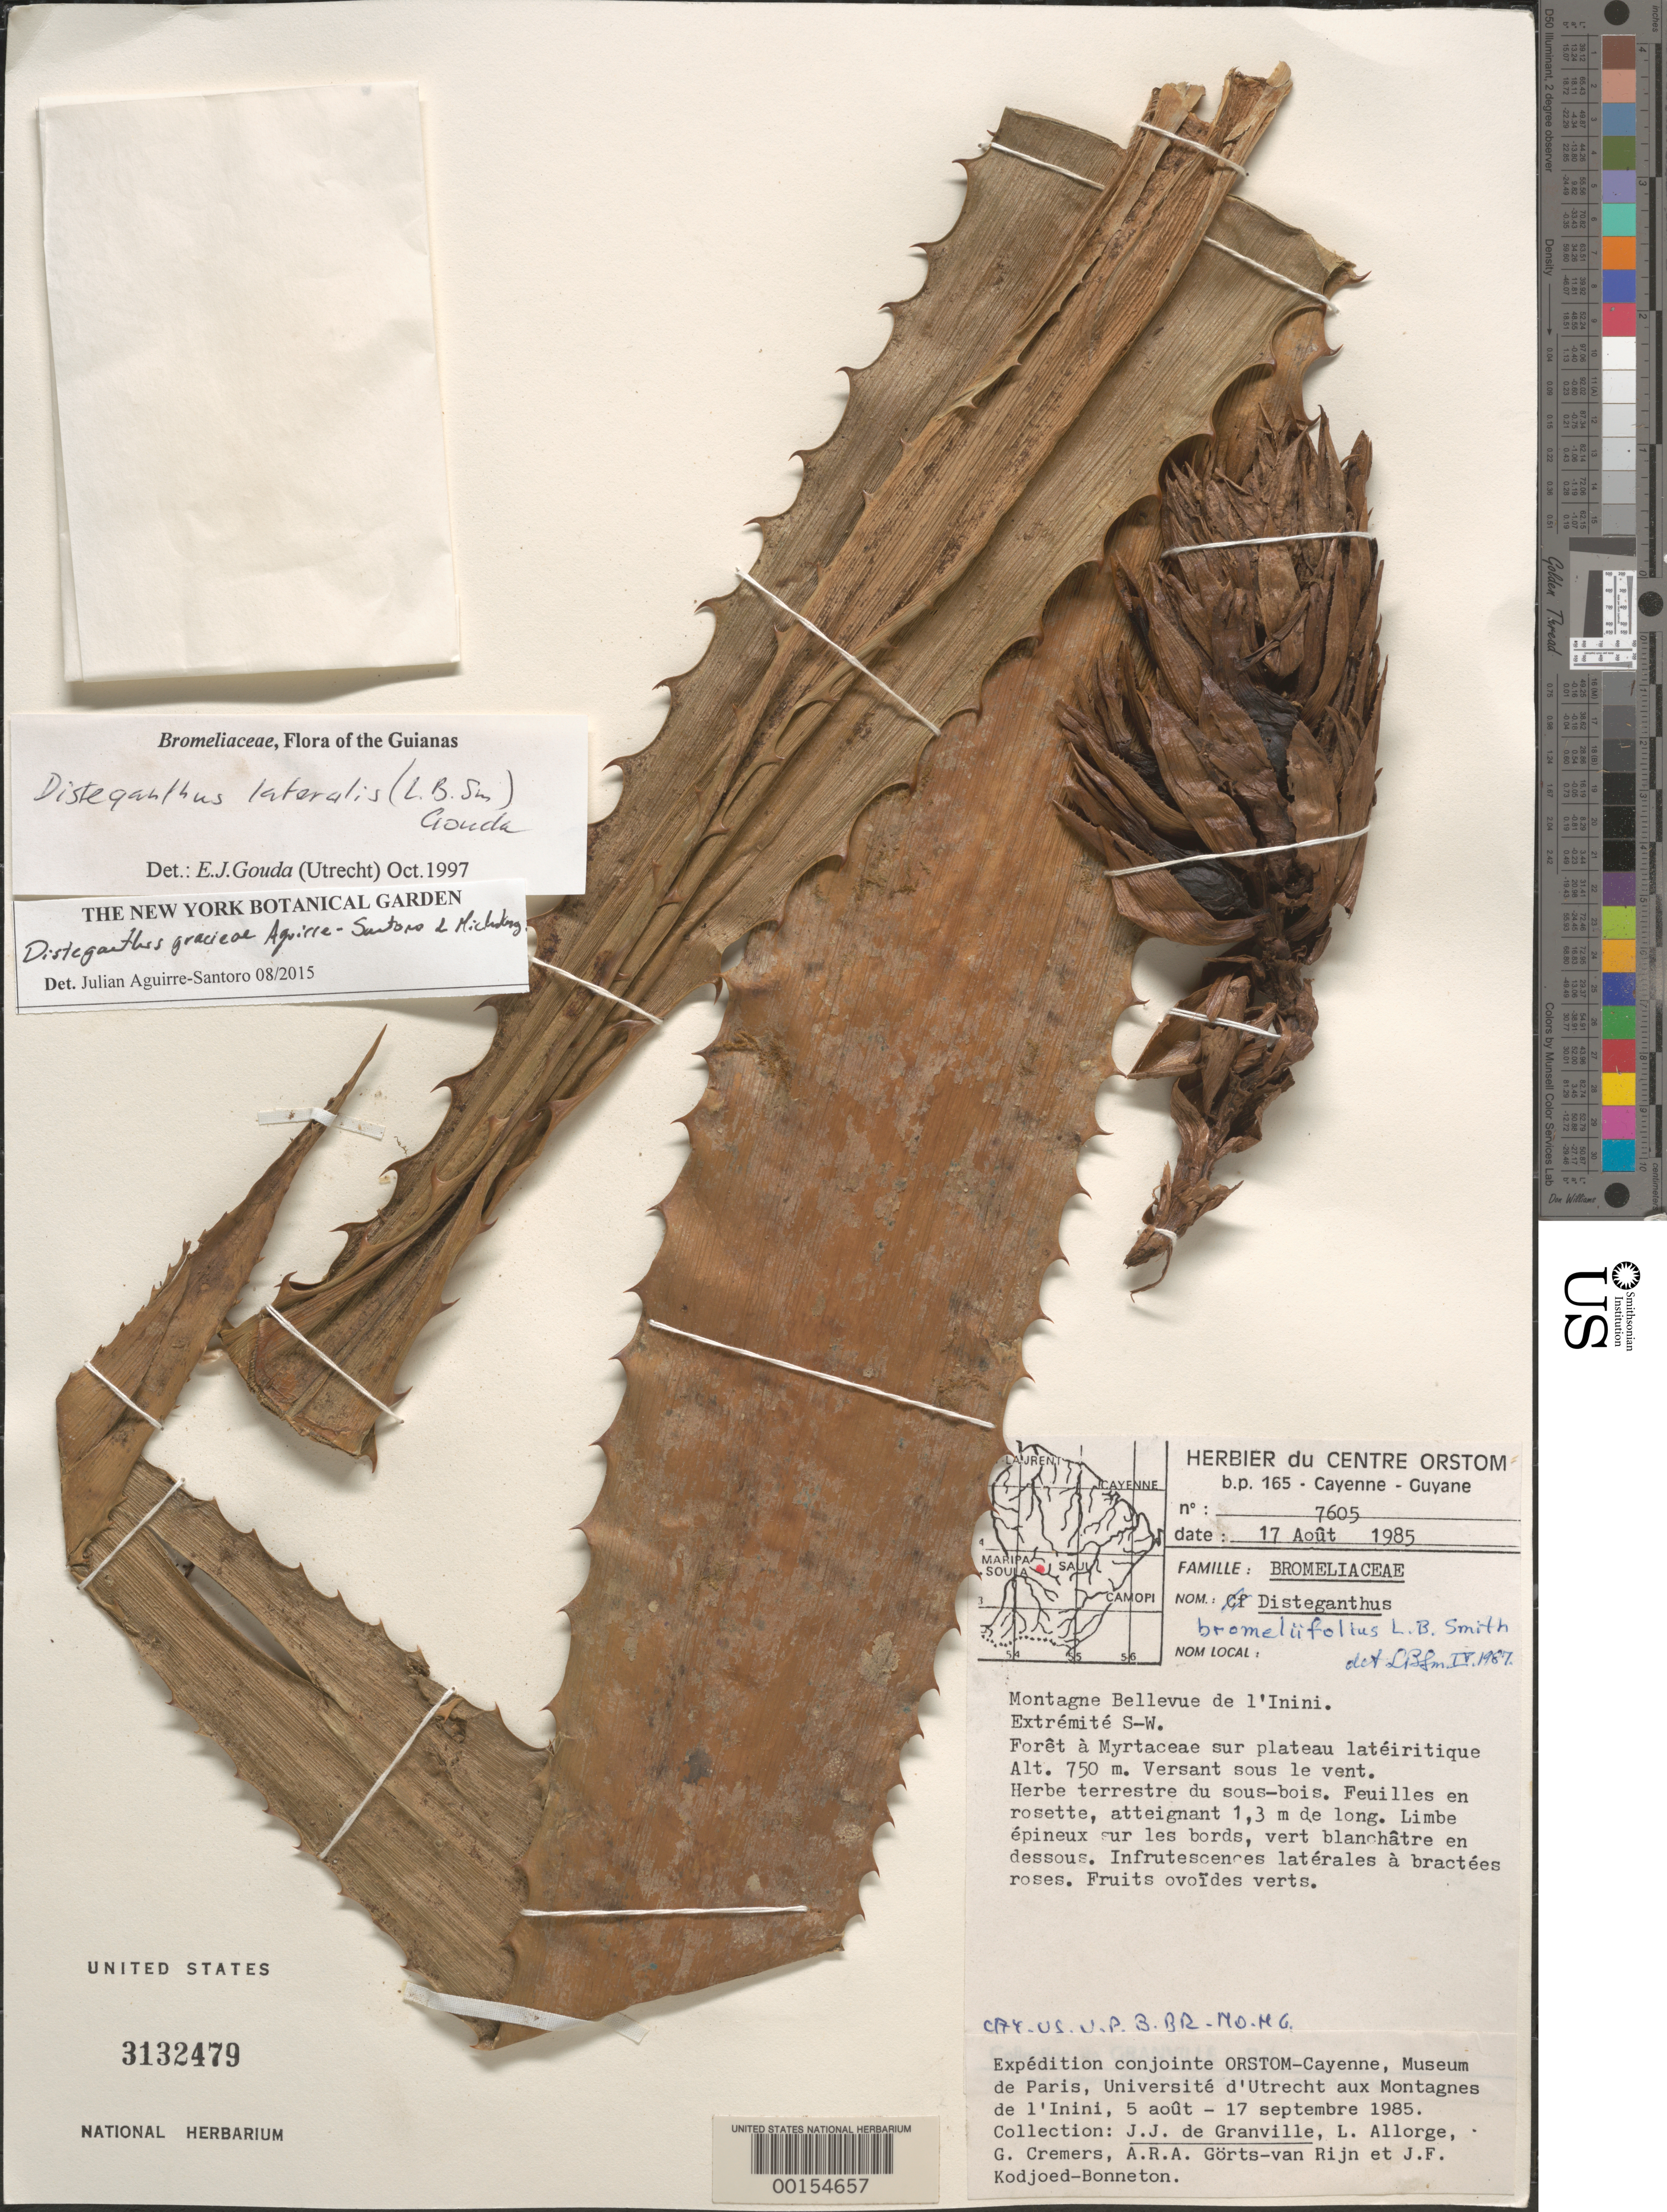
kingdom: Plantae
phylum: Tracheophyta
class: Liliopsida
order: Poales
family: Bromeliaceae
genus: Disteganthus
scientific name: Disteganthus lateralis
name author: (L.B. Sm.) Gouda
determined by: Aguirre-Santoro, Julian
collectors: J.-J. de Granville, L. Allorge, G. Cremers, A. .R. A. Görts-van Rijn & J. Kodjoed-Bonneton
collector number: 7605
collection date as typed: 17-Aug-85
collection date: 1985-08-17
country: French Guiana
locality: Montagnes Bellevue de l'Inini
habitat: Forêt sur plateau latéritique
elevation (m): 750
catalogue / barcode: US 3132479